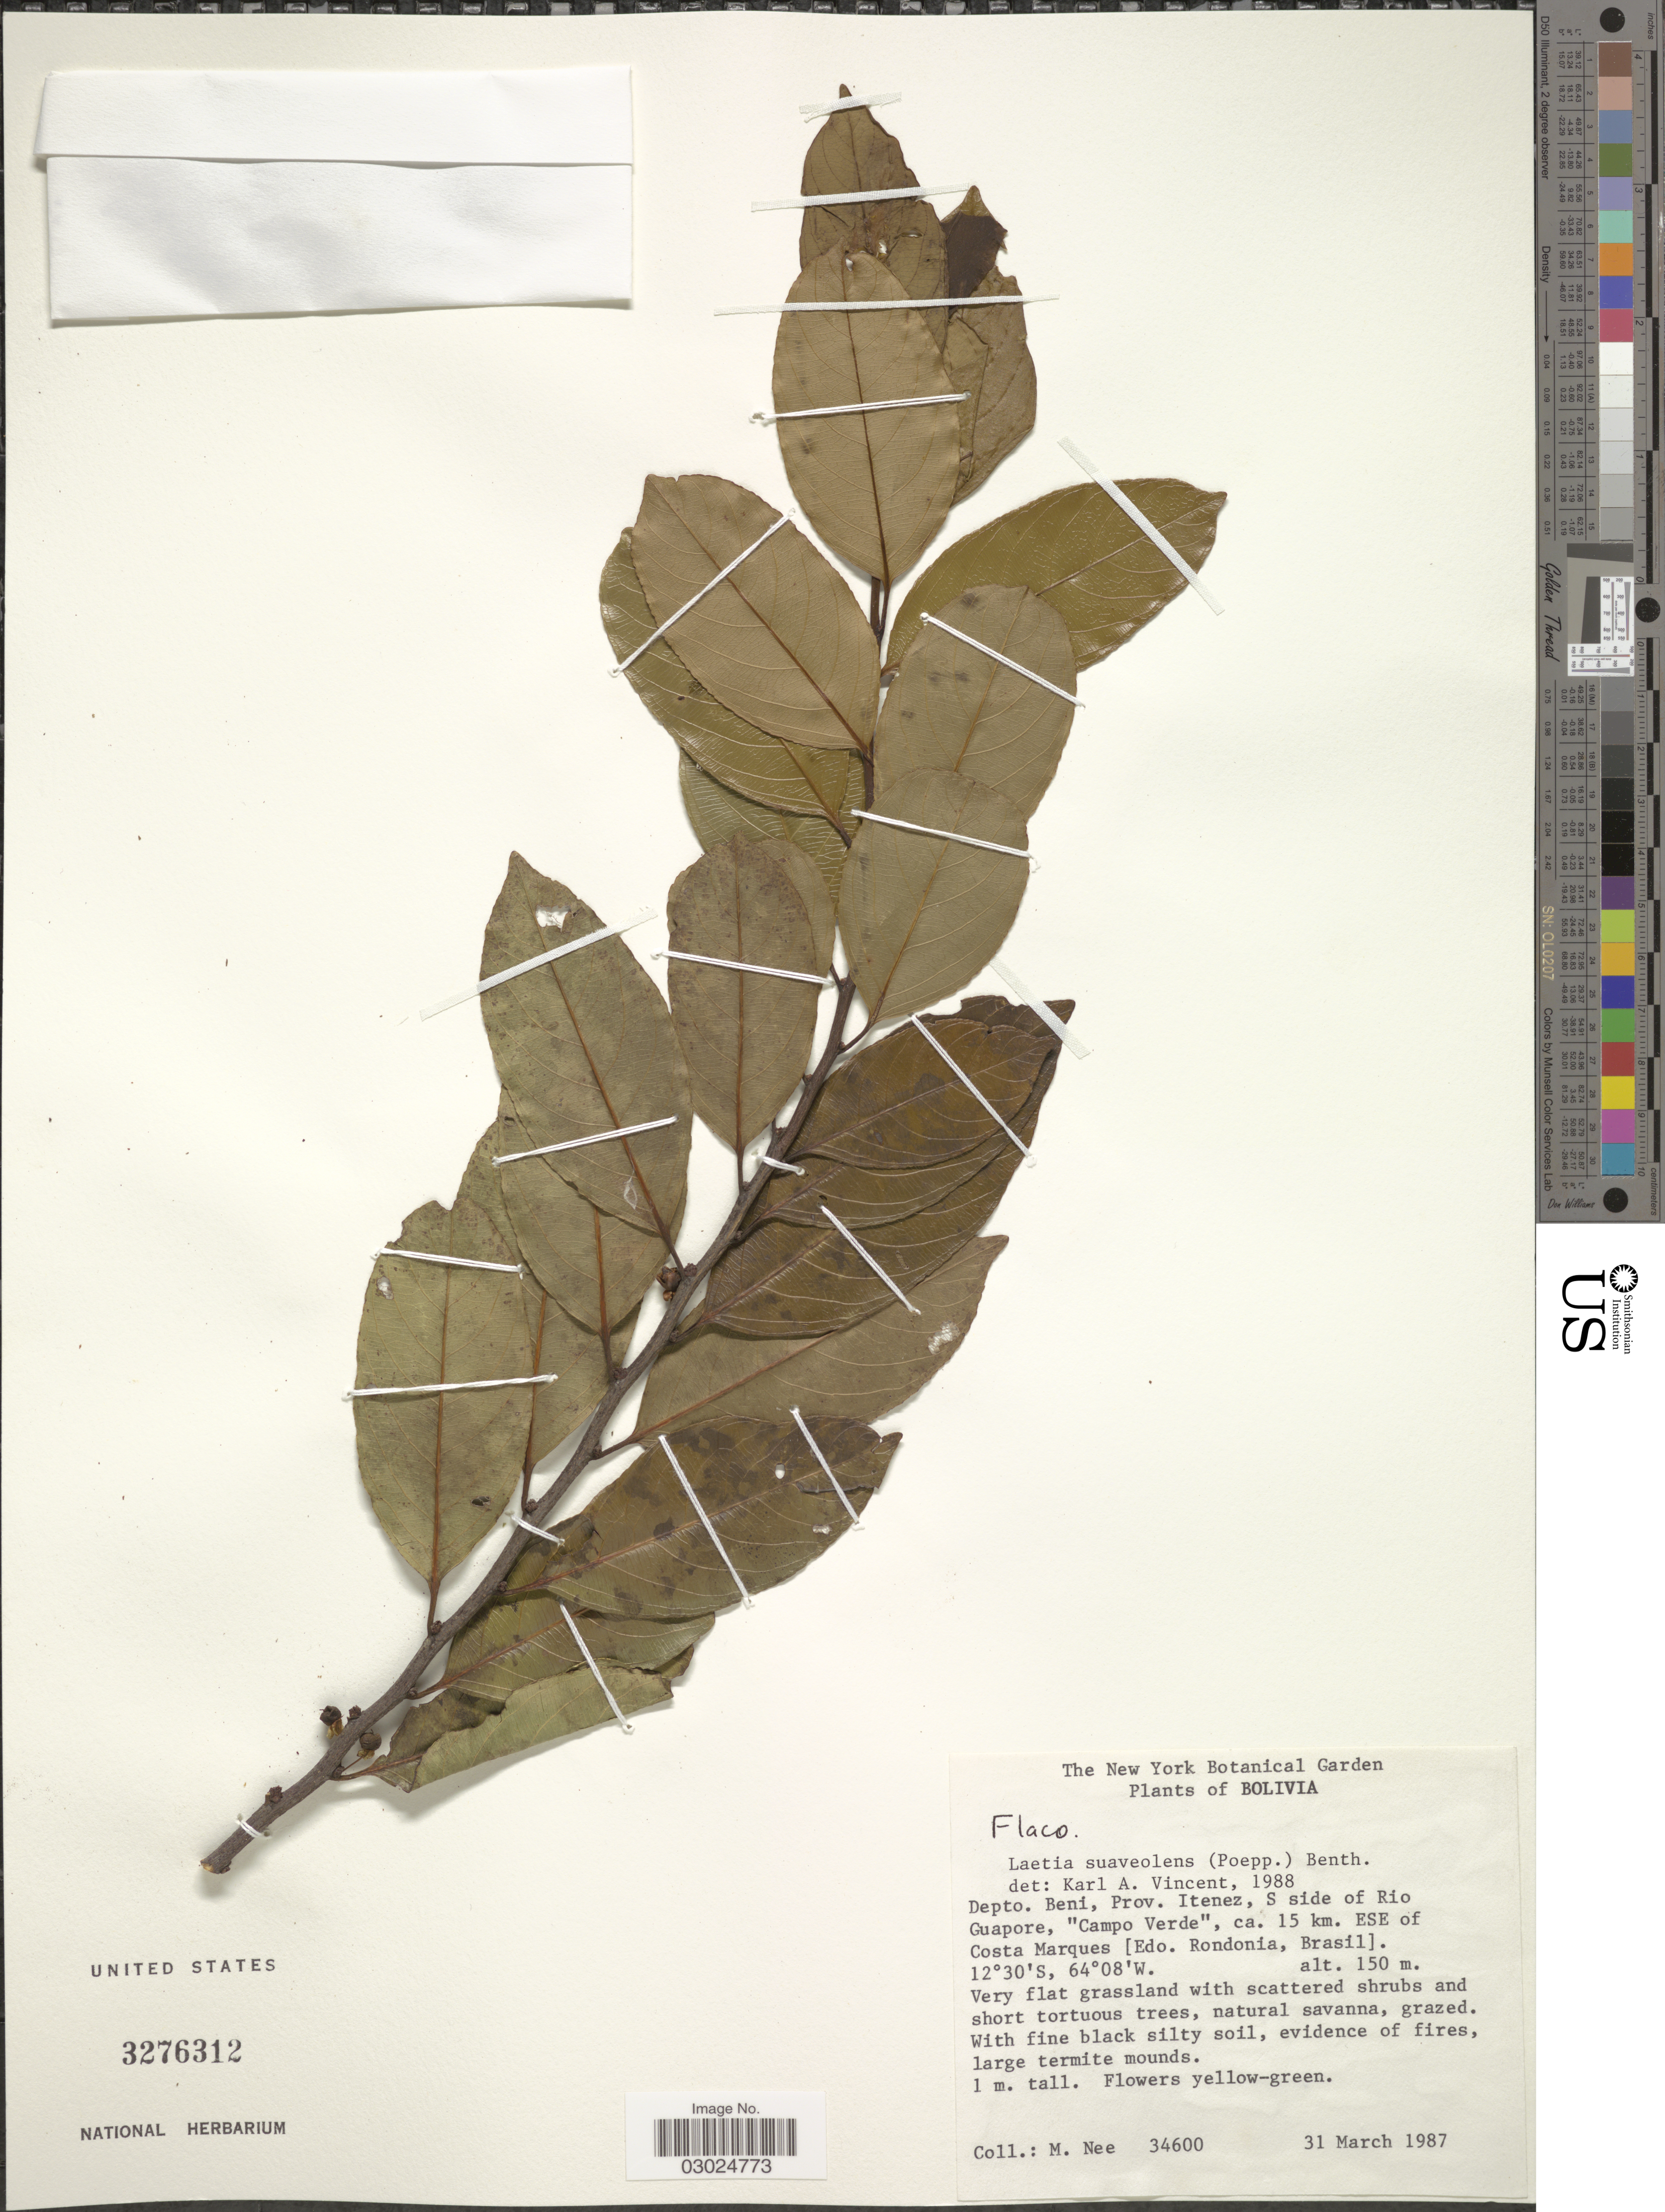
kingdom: Plantae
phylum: Tracheophyta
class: Magnoliopsida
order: Malpighiales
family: Salicaceae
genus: Laetia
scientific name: Laetia suaveolens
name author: (Poepp.) Benth.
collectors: M. Nee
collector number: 34600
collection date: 1987-03-31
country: Bolivia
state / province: Beni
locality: Depto. Beni, Prov. Itenez, S side of Rio Guapore, "Campo Verde", ca. 15 km. ESE of Costa Marques [Edo. Rondonia, Brasil].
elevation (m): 150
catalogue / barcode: US 3276312